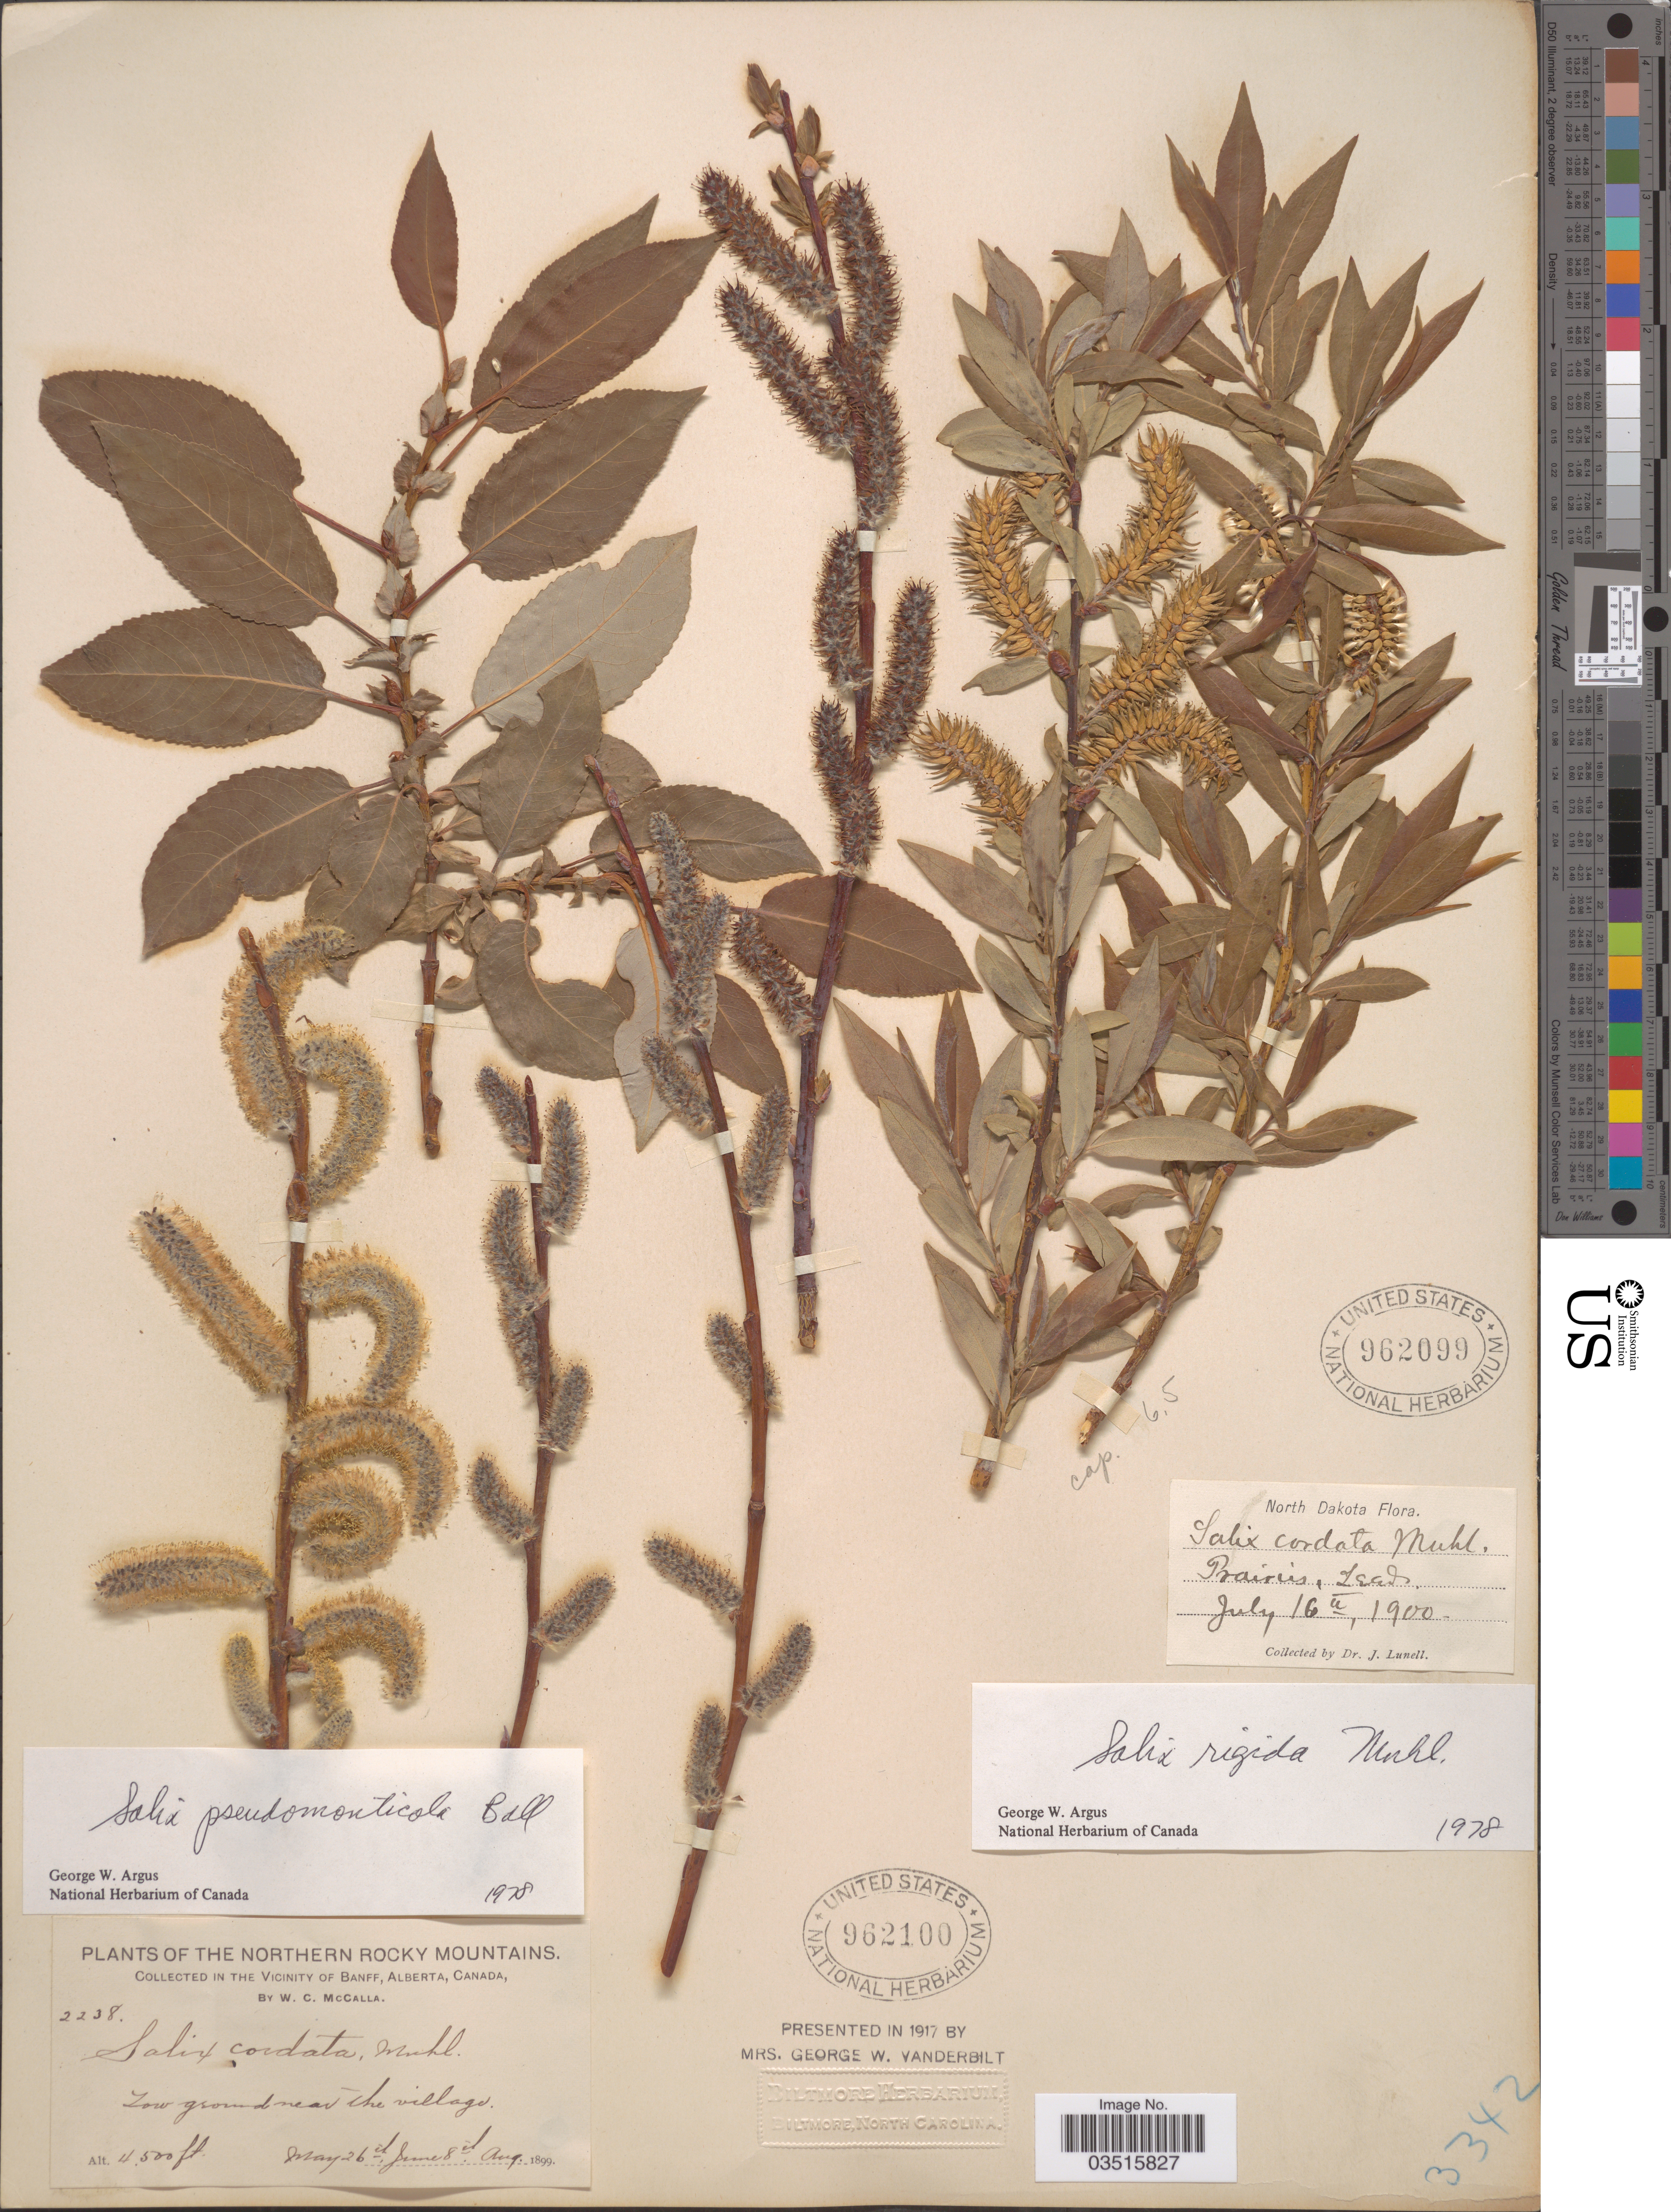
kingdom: Plantae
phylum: Tracheophyta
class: Magnoliopsida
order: Malpighiales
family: Salicaceae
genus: Salix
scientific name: Salix monticola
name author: Bebb.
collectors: W. McCalla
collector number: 2238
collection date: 1899-05-26/1899-08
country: Canada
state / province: Alberta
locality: The Northern Rocky Mountains. In the vicinity of Banff, Alberta. Low ground near the village.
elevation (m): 1372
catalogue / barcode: US 962100-2